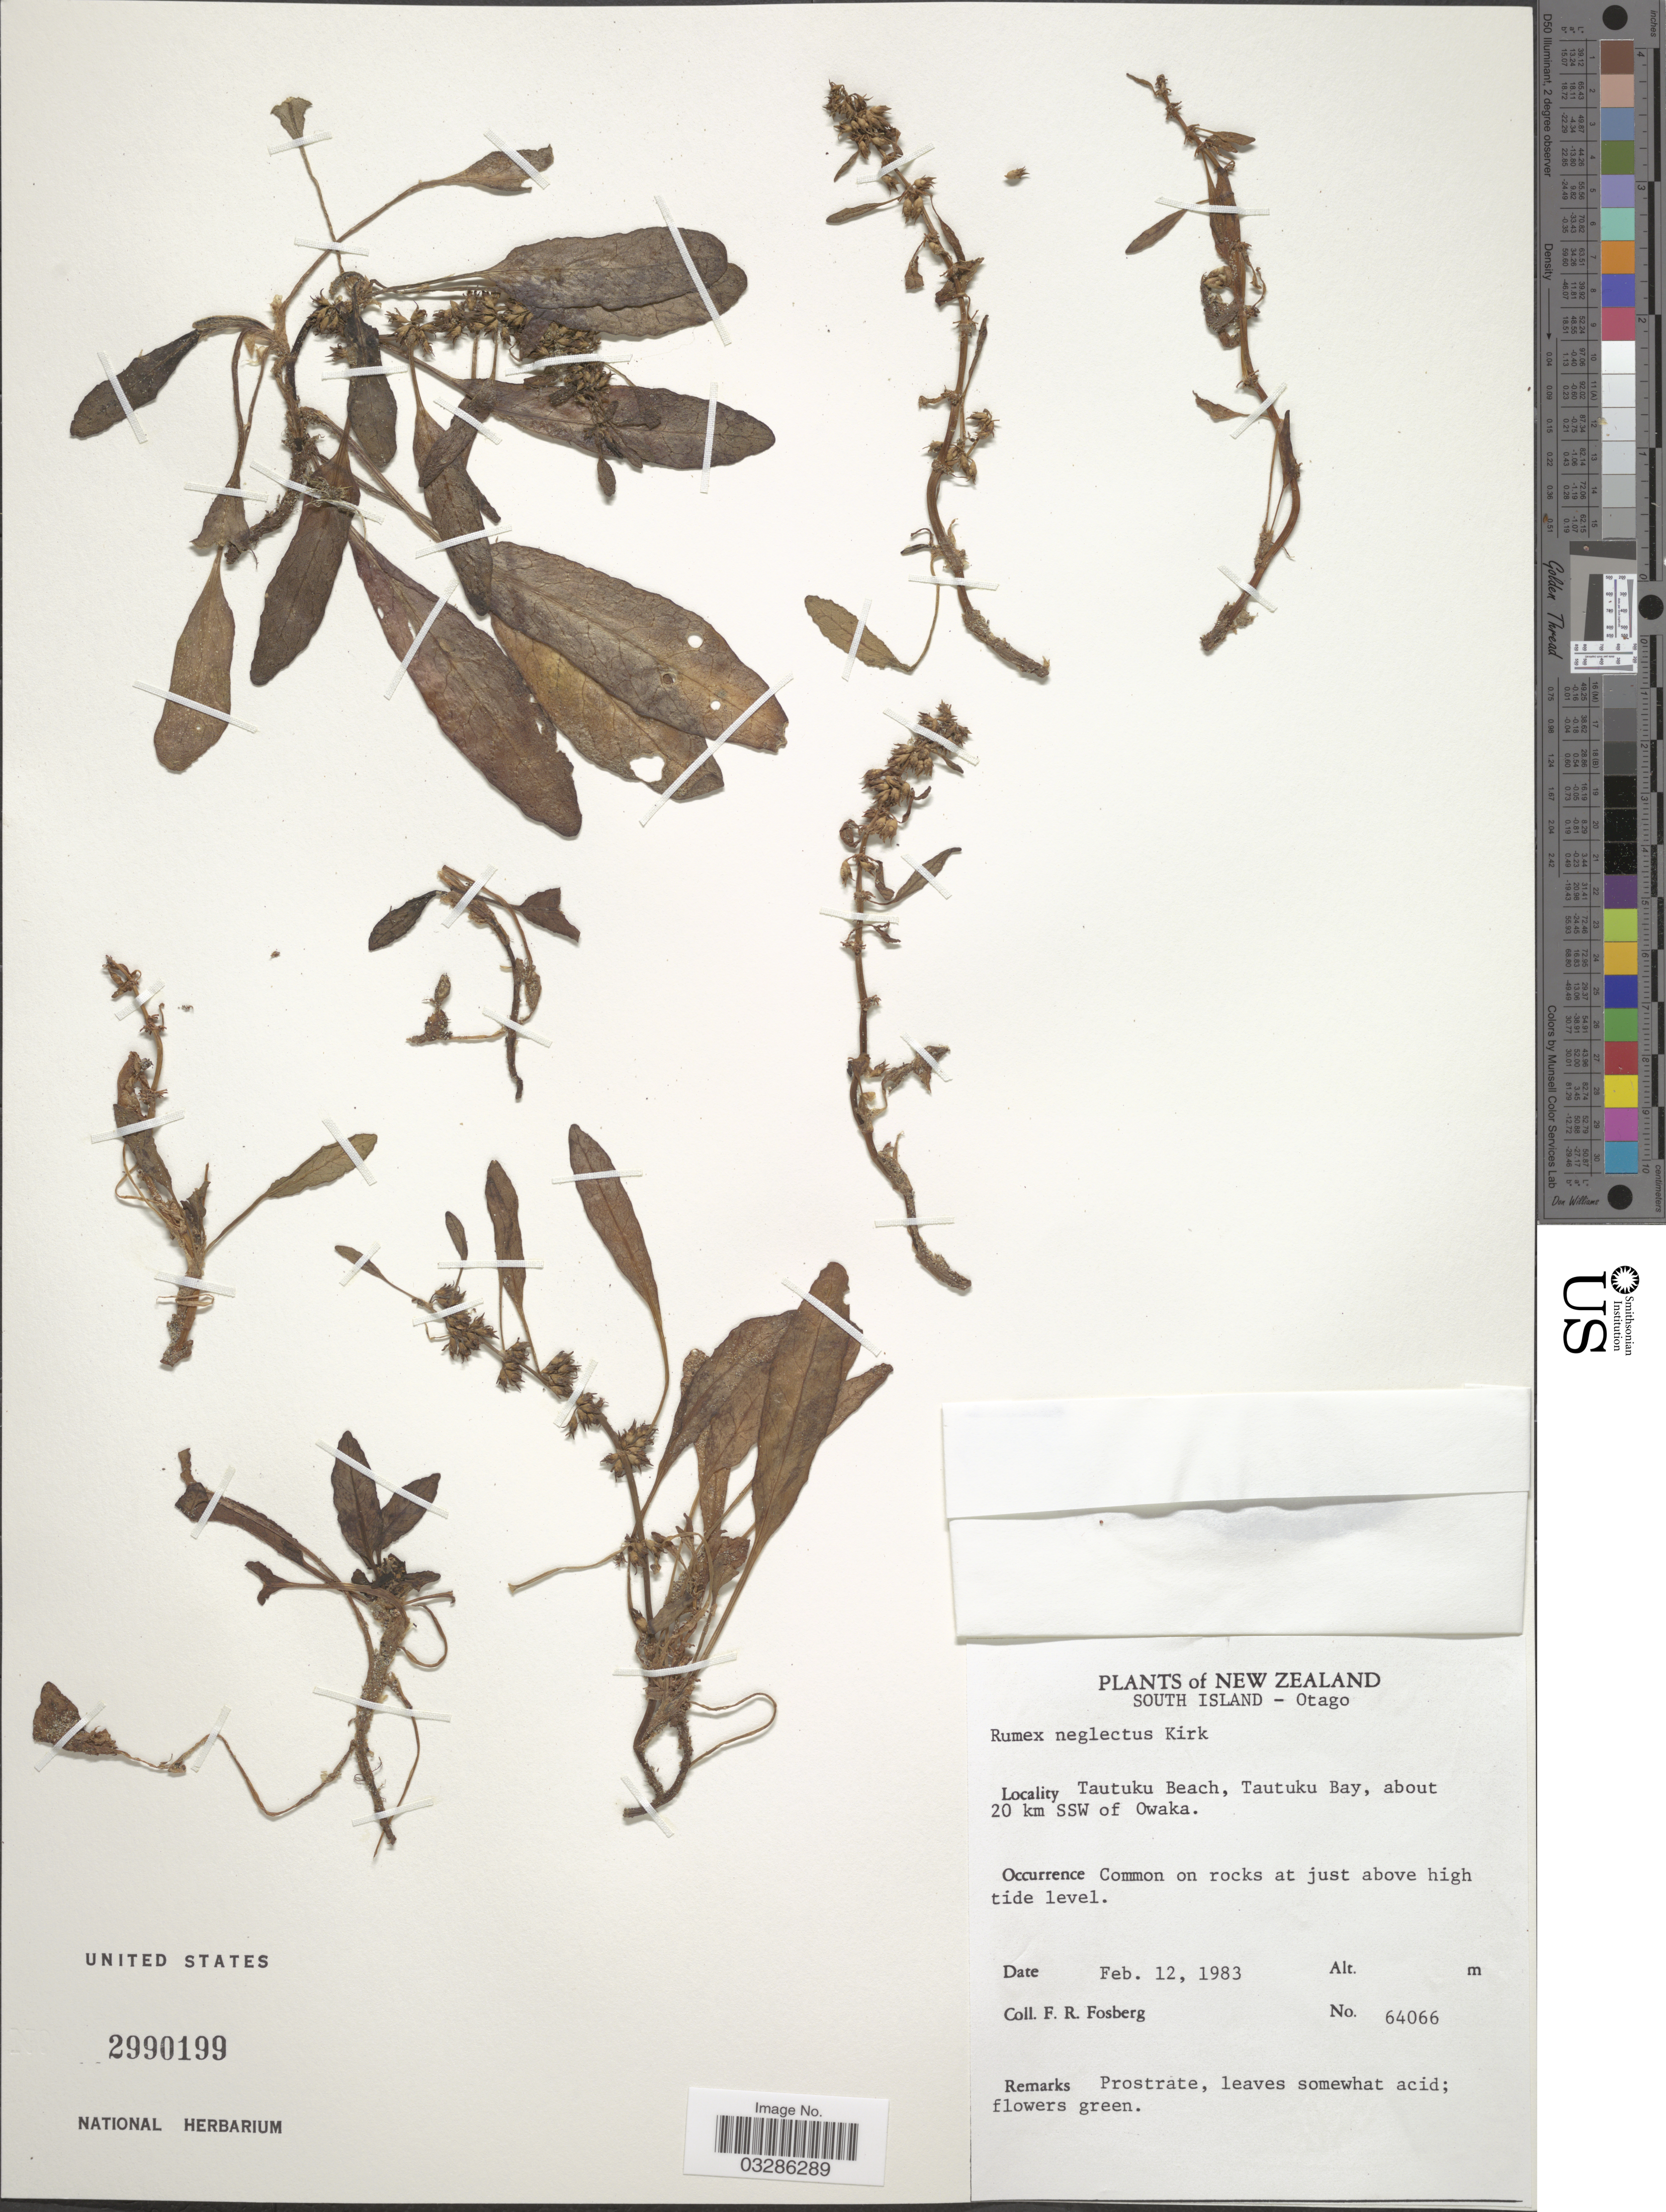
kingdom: Plantae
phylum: Tracheophyta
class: Magnoliopsida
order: Caryophyllales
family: Polygonaceae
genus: Rumex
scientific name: Rumex neglectus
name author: Kirk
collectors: F. R. Fosberg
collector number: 64066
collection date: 1983-02-12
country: New Zealand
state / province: Otago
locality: South Island. Tautuku Beach, Tautuku Bay, about 20 km SSW of Owaka.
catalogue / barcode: US 2990199